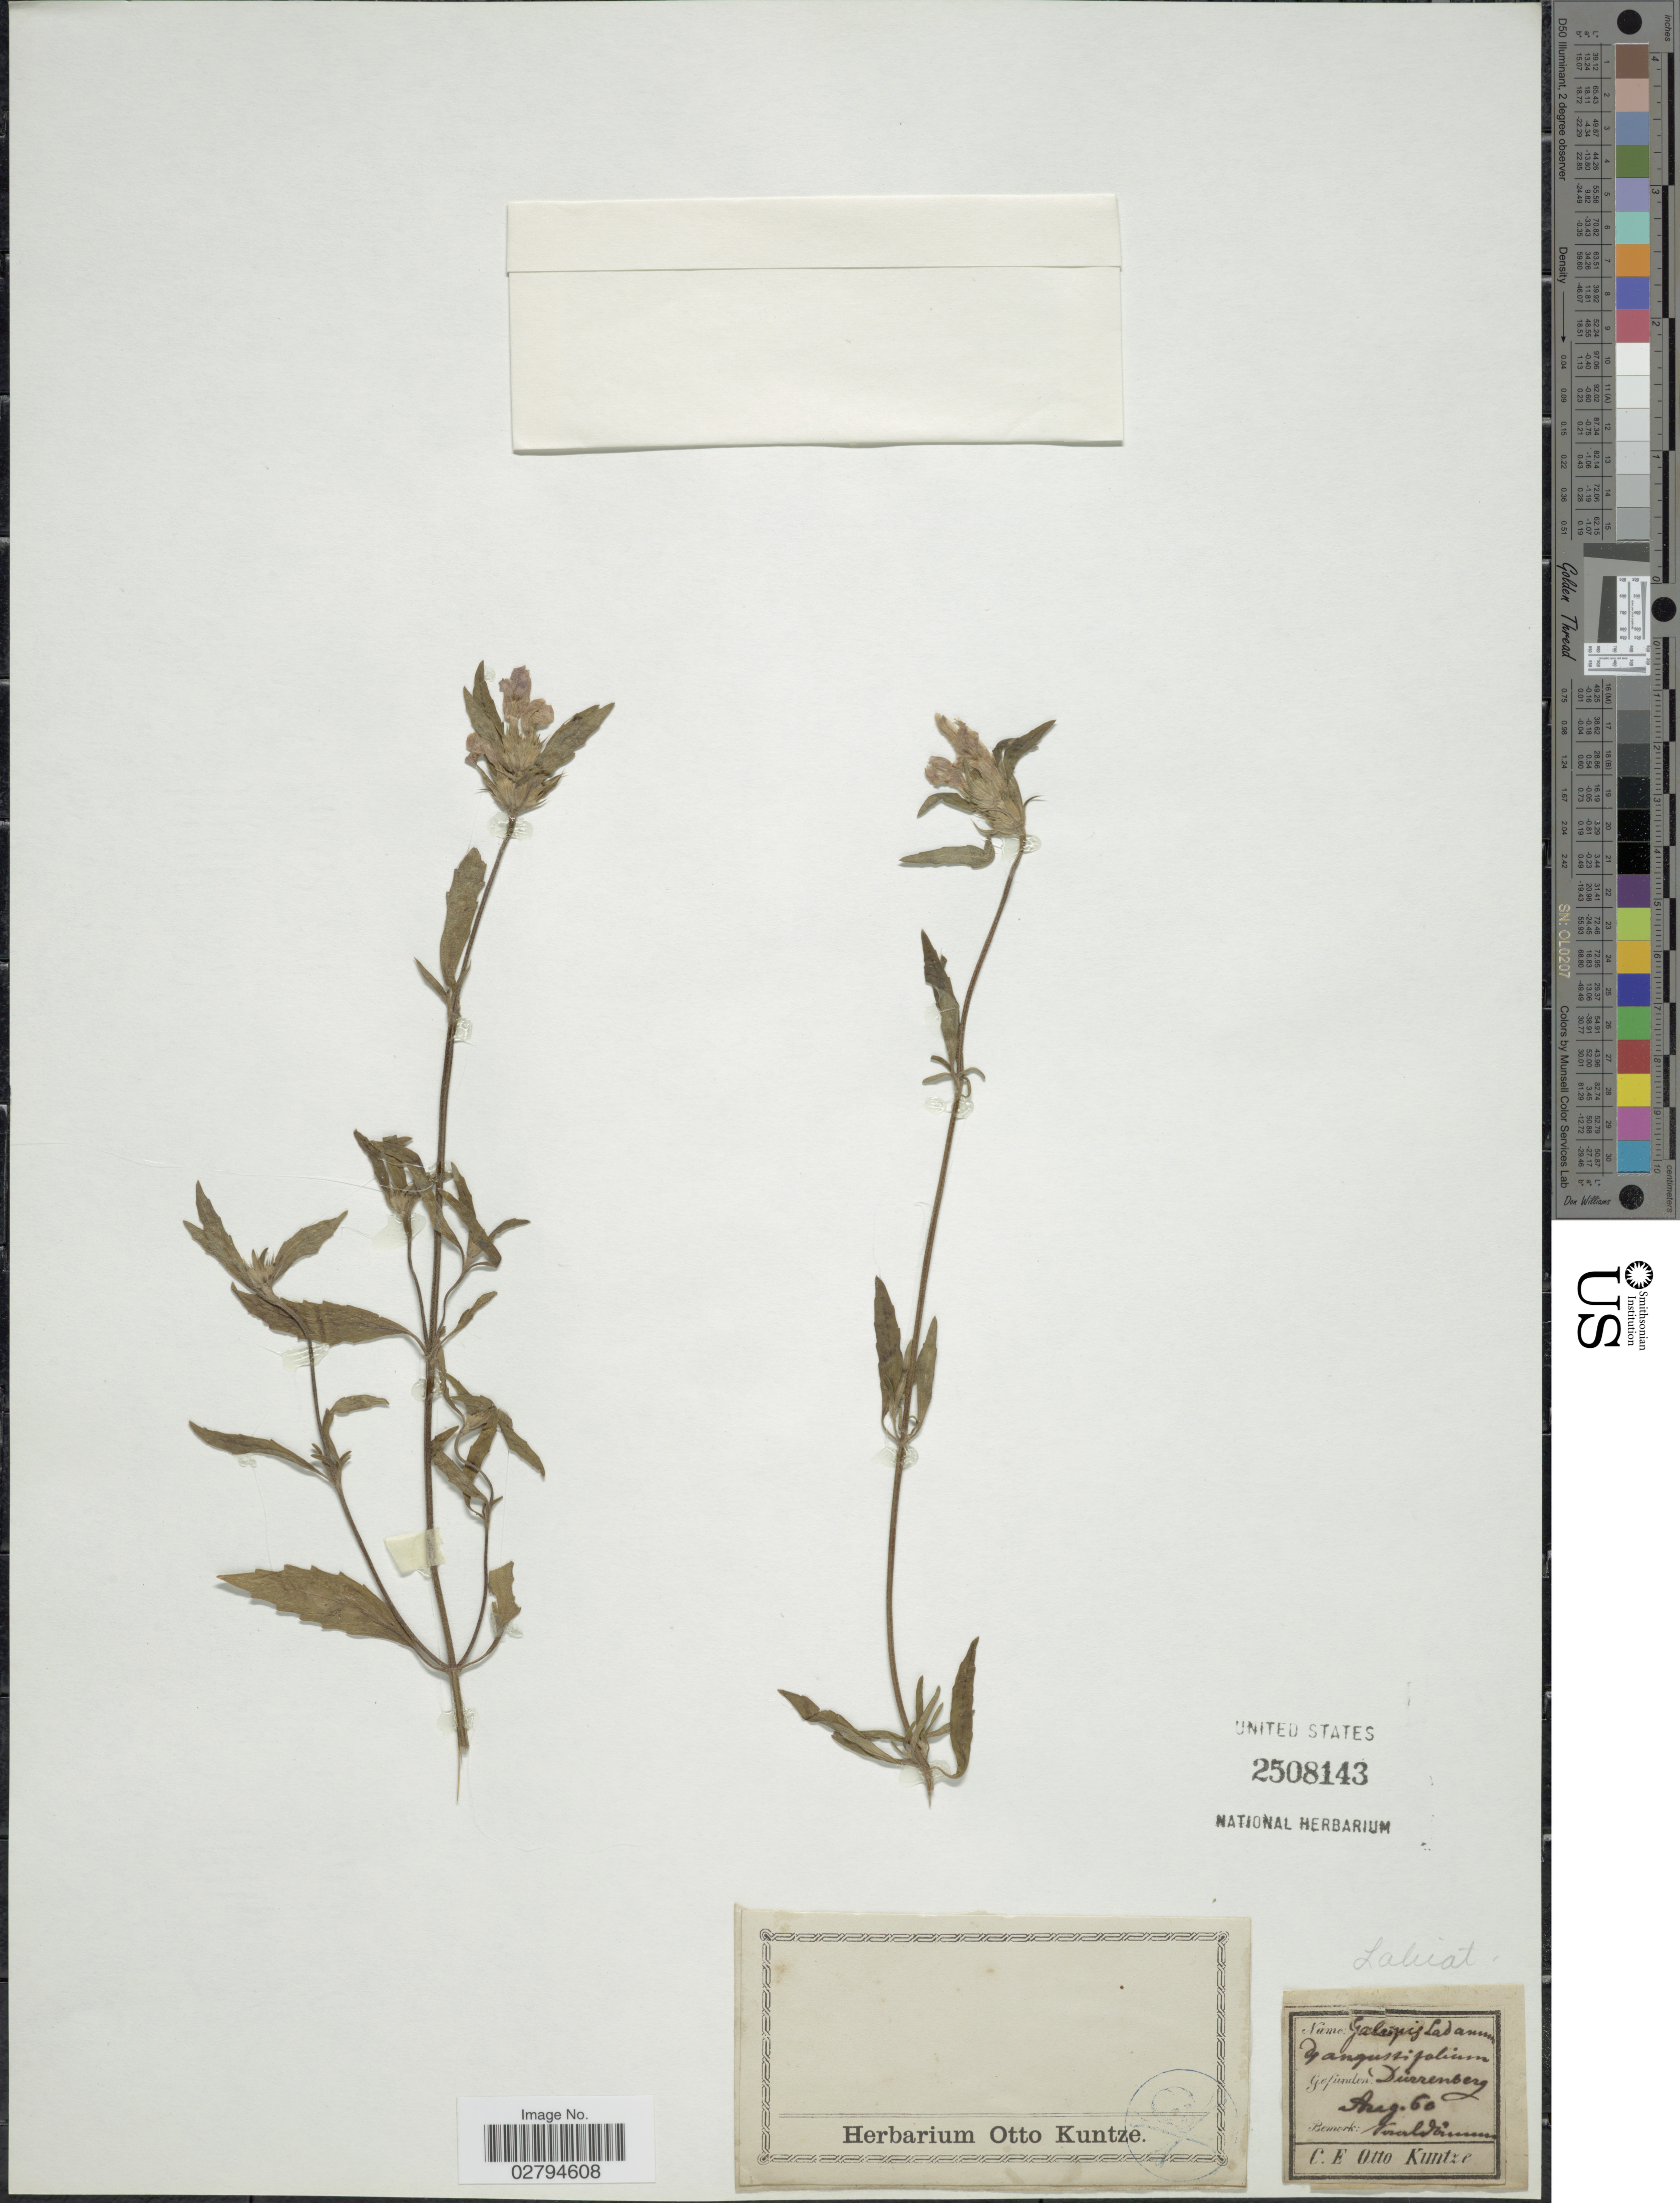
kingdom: Plantae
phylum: Tracheophyta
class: Magnoliopsida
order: Lamiales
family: Lamiaceae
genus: Galeopsis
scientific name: Galeopsis ladanum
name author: L.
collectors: C.E.O. Kuntze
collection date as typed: Transcribed d/m/y: /8/60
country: Germany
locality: Dürrenberg.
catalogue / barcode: US 2508143